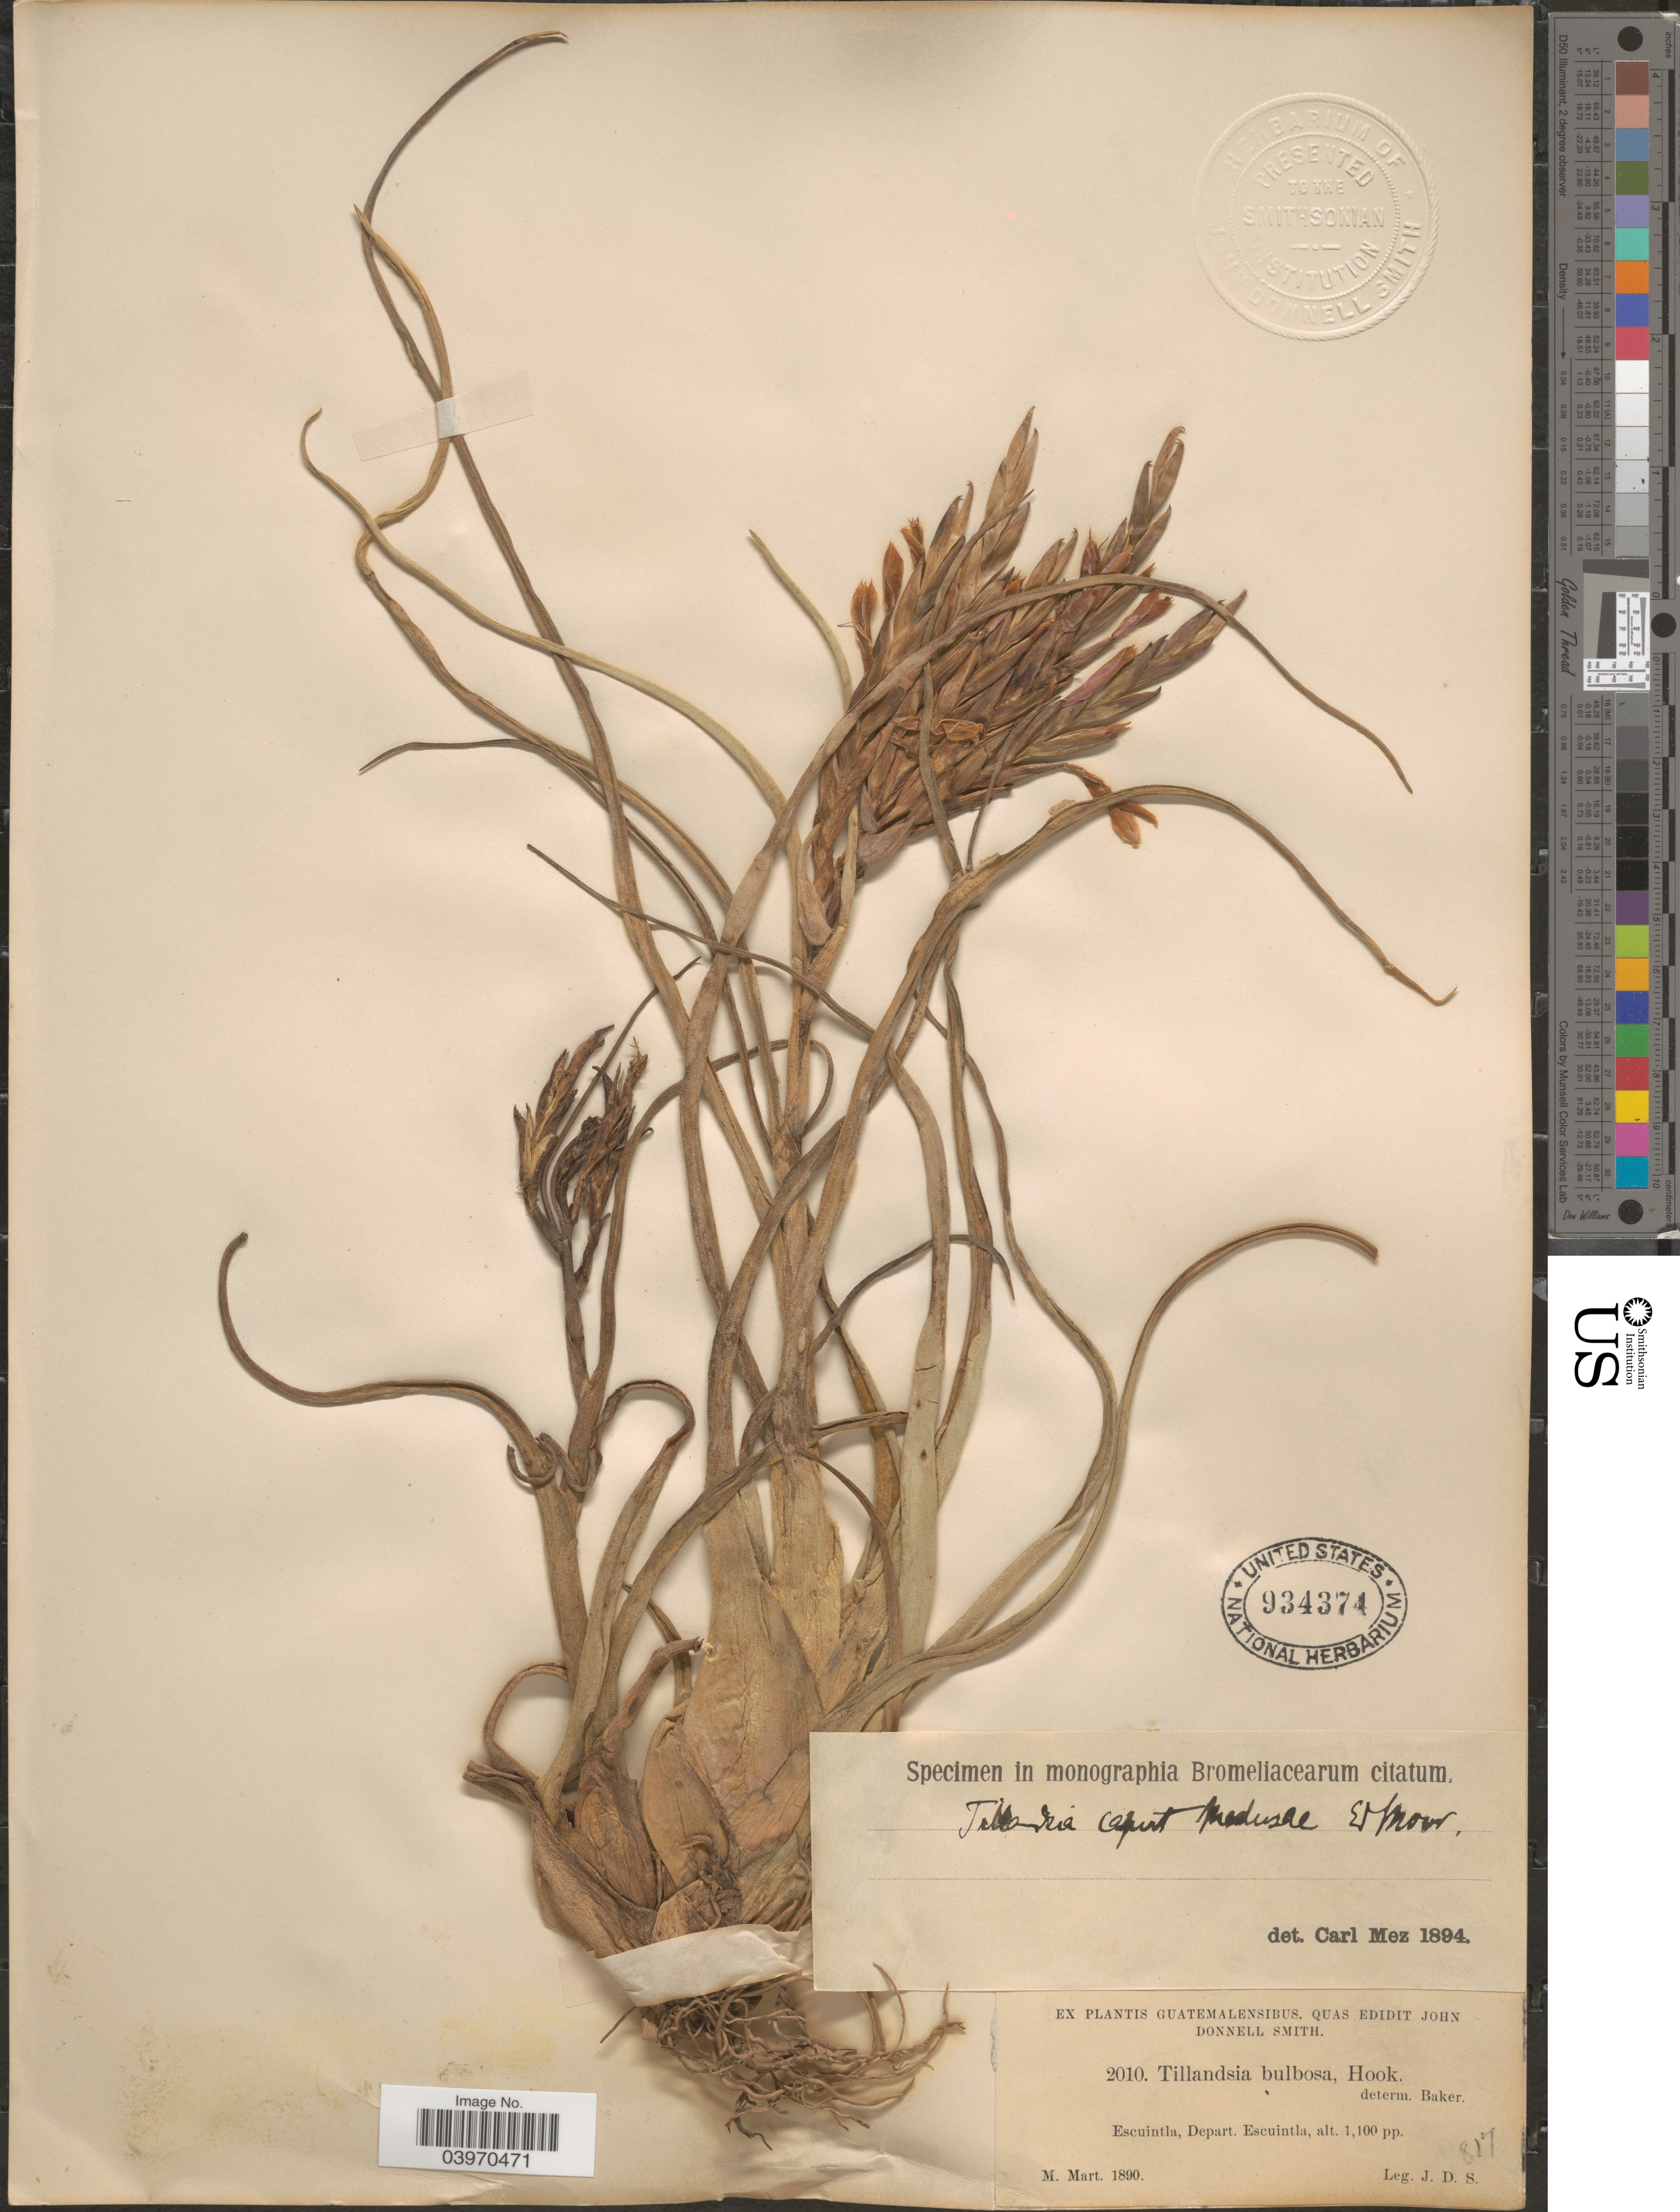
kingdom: Plantae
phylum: Tracheophyta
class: Liliopsida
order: Poales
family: Bromeliaceae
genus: Tillandsia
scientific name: Tillandsia caput-medusae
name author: É. Morren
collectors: J. Donnell Smith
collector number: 2010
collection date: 1890-03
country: Guatemala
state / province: Escuintla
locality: Escuintla, Depart. Escuintla.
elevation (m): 335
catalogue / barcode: US 934374